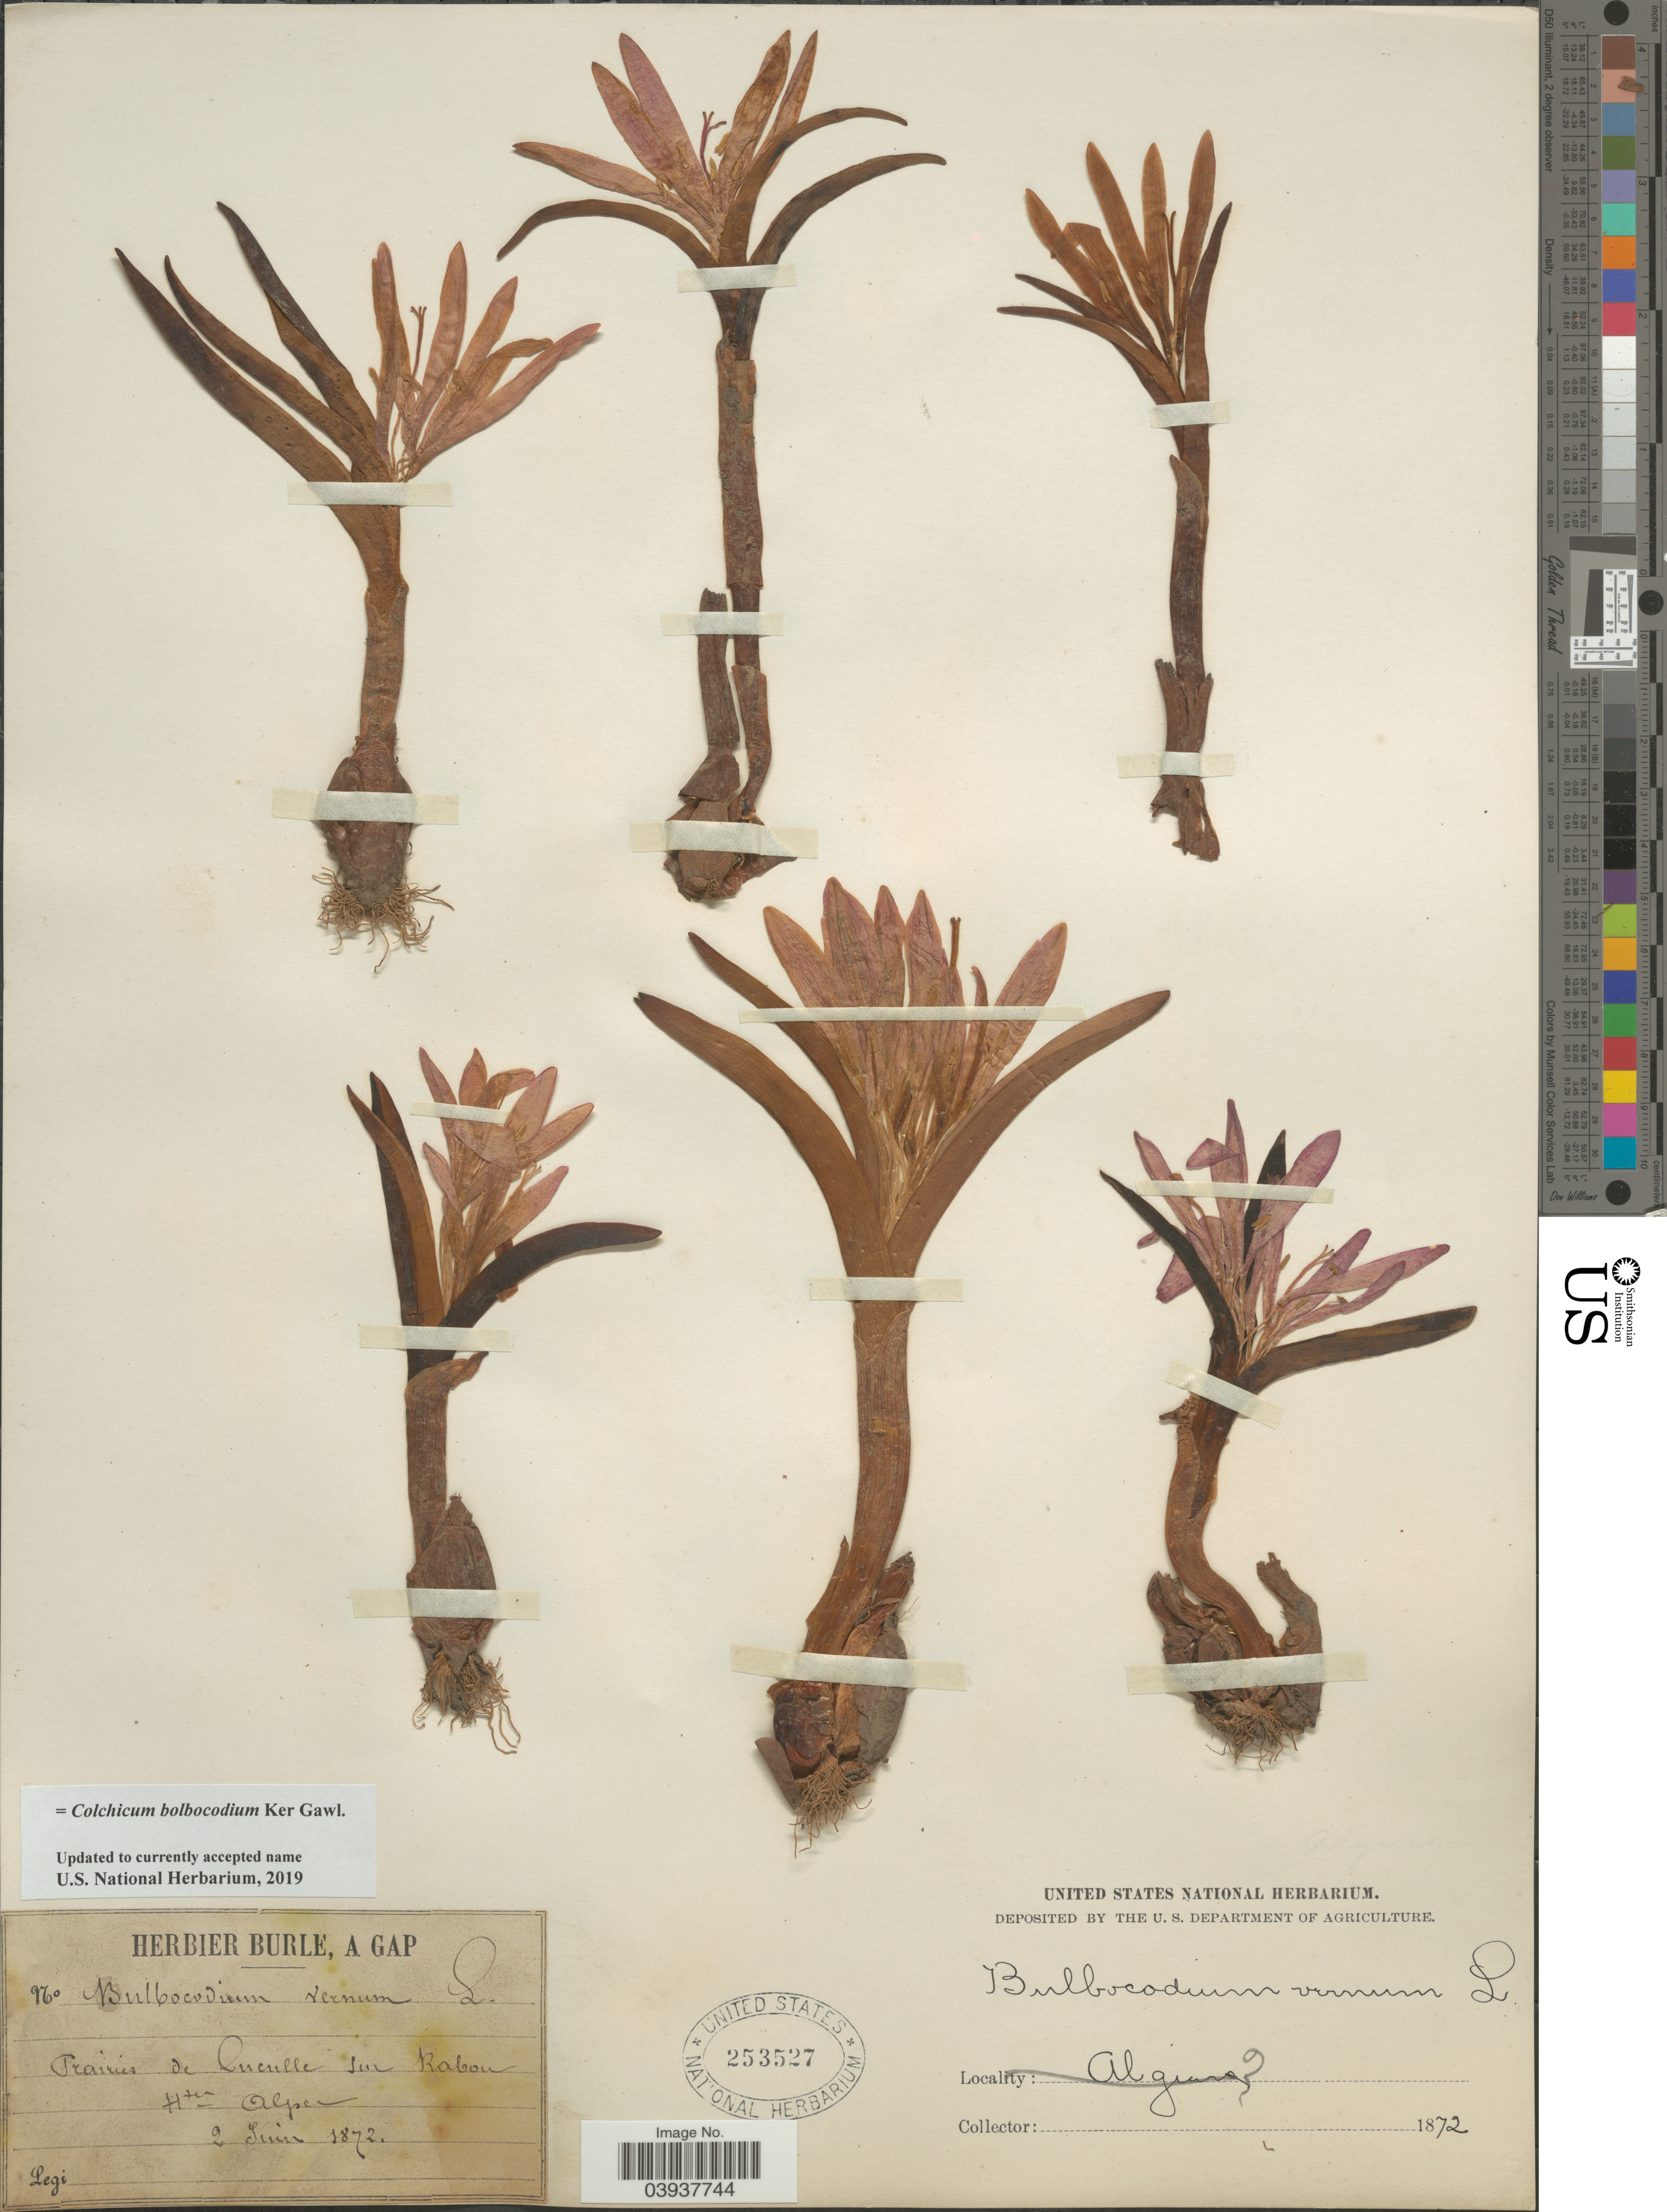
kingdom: Plantae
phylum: Tracheophyta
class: Liliopsida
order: Liliales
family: Colchicaceae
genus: Colchicum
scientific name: Colchicum bulbocodium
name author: Ker Gawl.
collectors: ex herb. Burle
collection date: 1872-06-02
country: France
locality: Prairies de Cuculle [interpreted] sur Rabou Htes. Alpes.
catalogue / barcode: US 253527